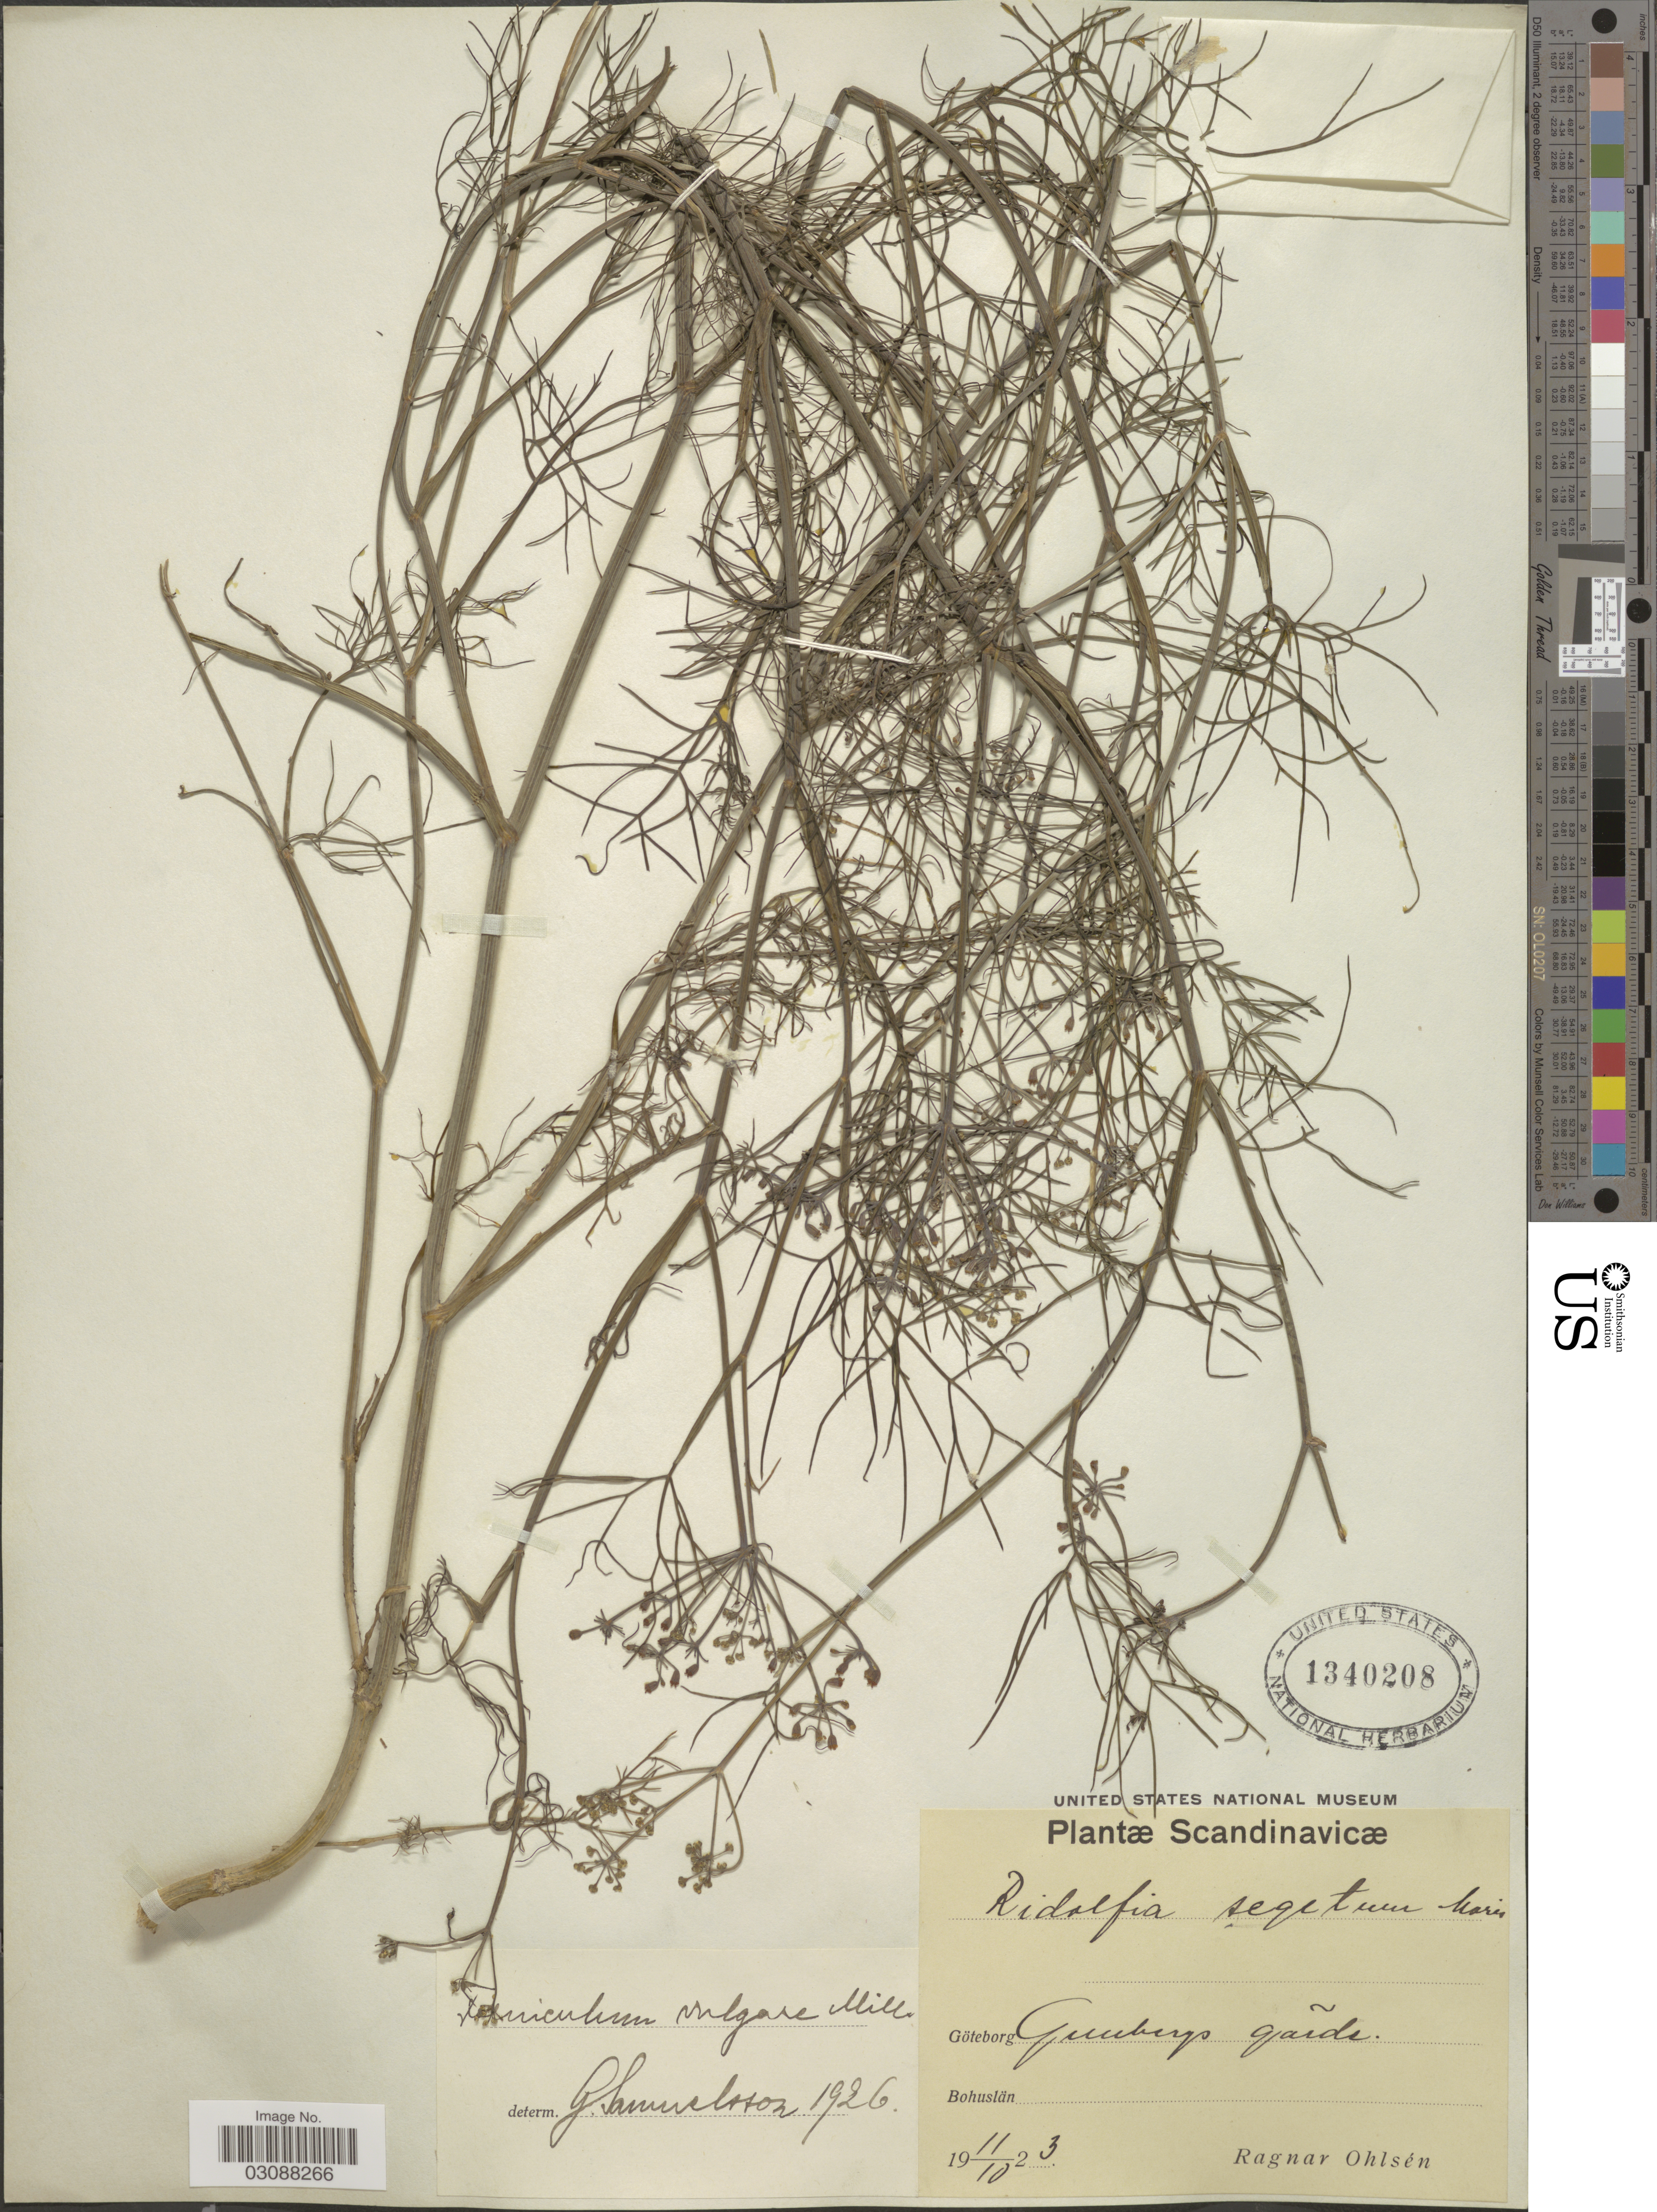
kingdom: Plantae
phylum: Tracheophyta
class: Magnoliopsida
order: Apiales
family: Apiaceae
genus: Foeniculum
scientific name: Foeniculum vulgare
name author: Mill.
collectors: R. Ohlsen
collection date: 1923-10-11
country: Sweden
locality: Scandinavicæ. Göteborg Gunbergs [interpreted] gärde.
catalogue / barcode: US 1340208